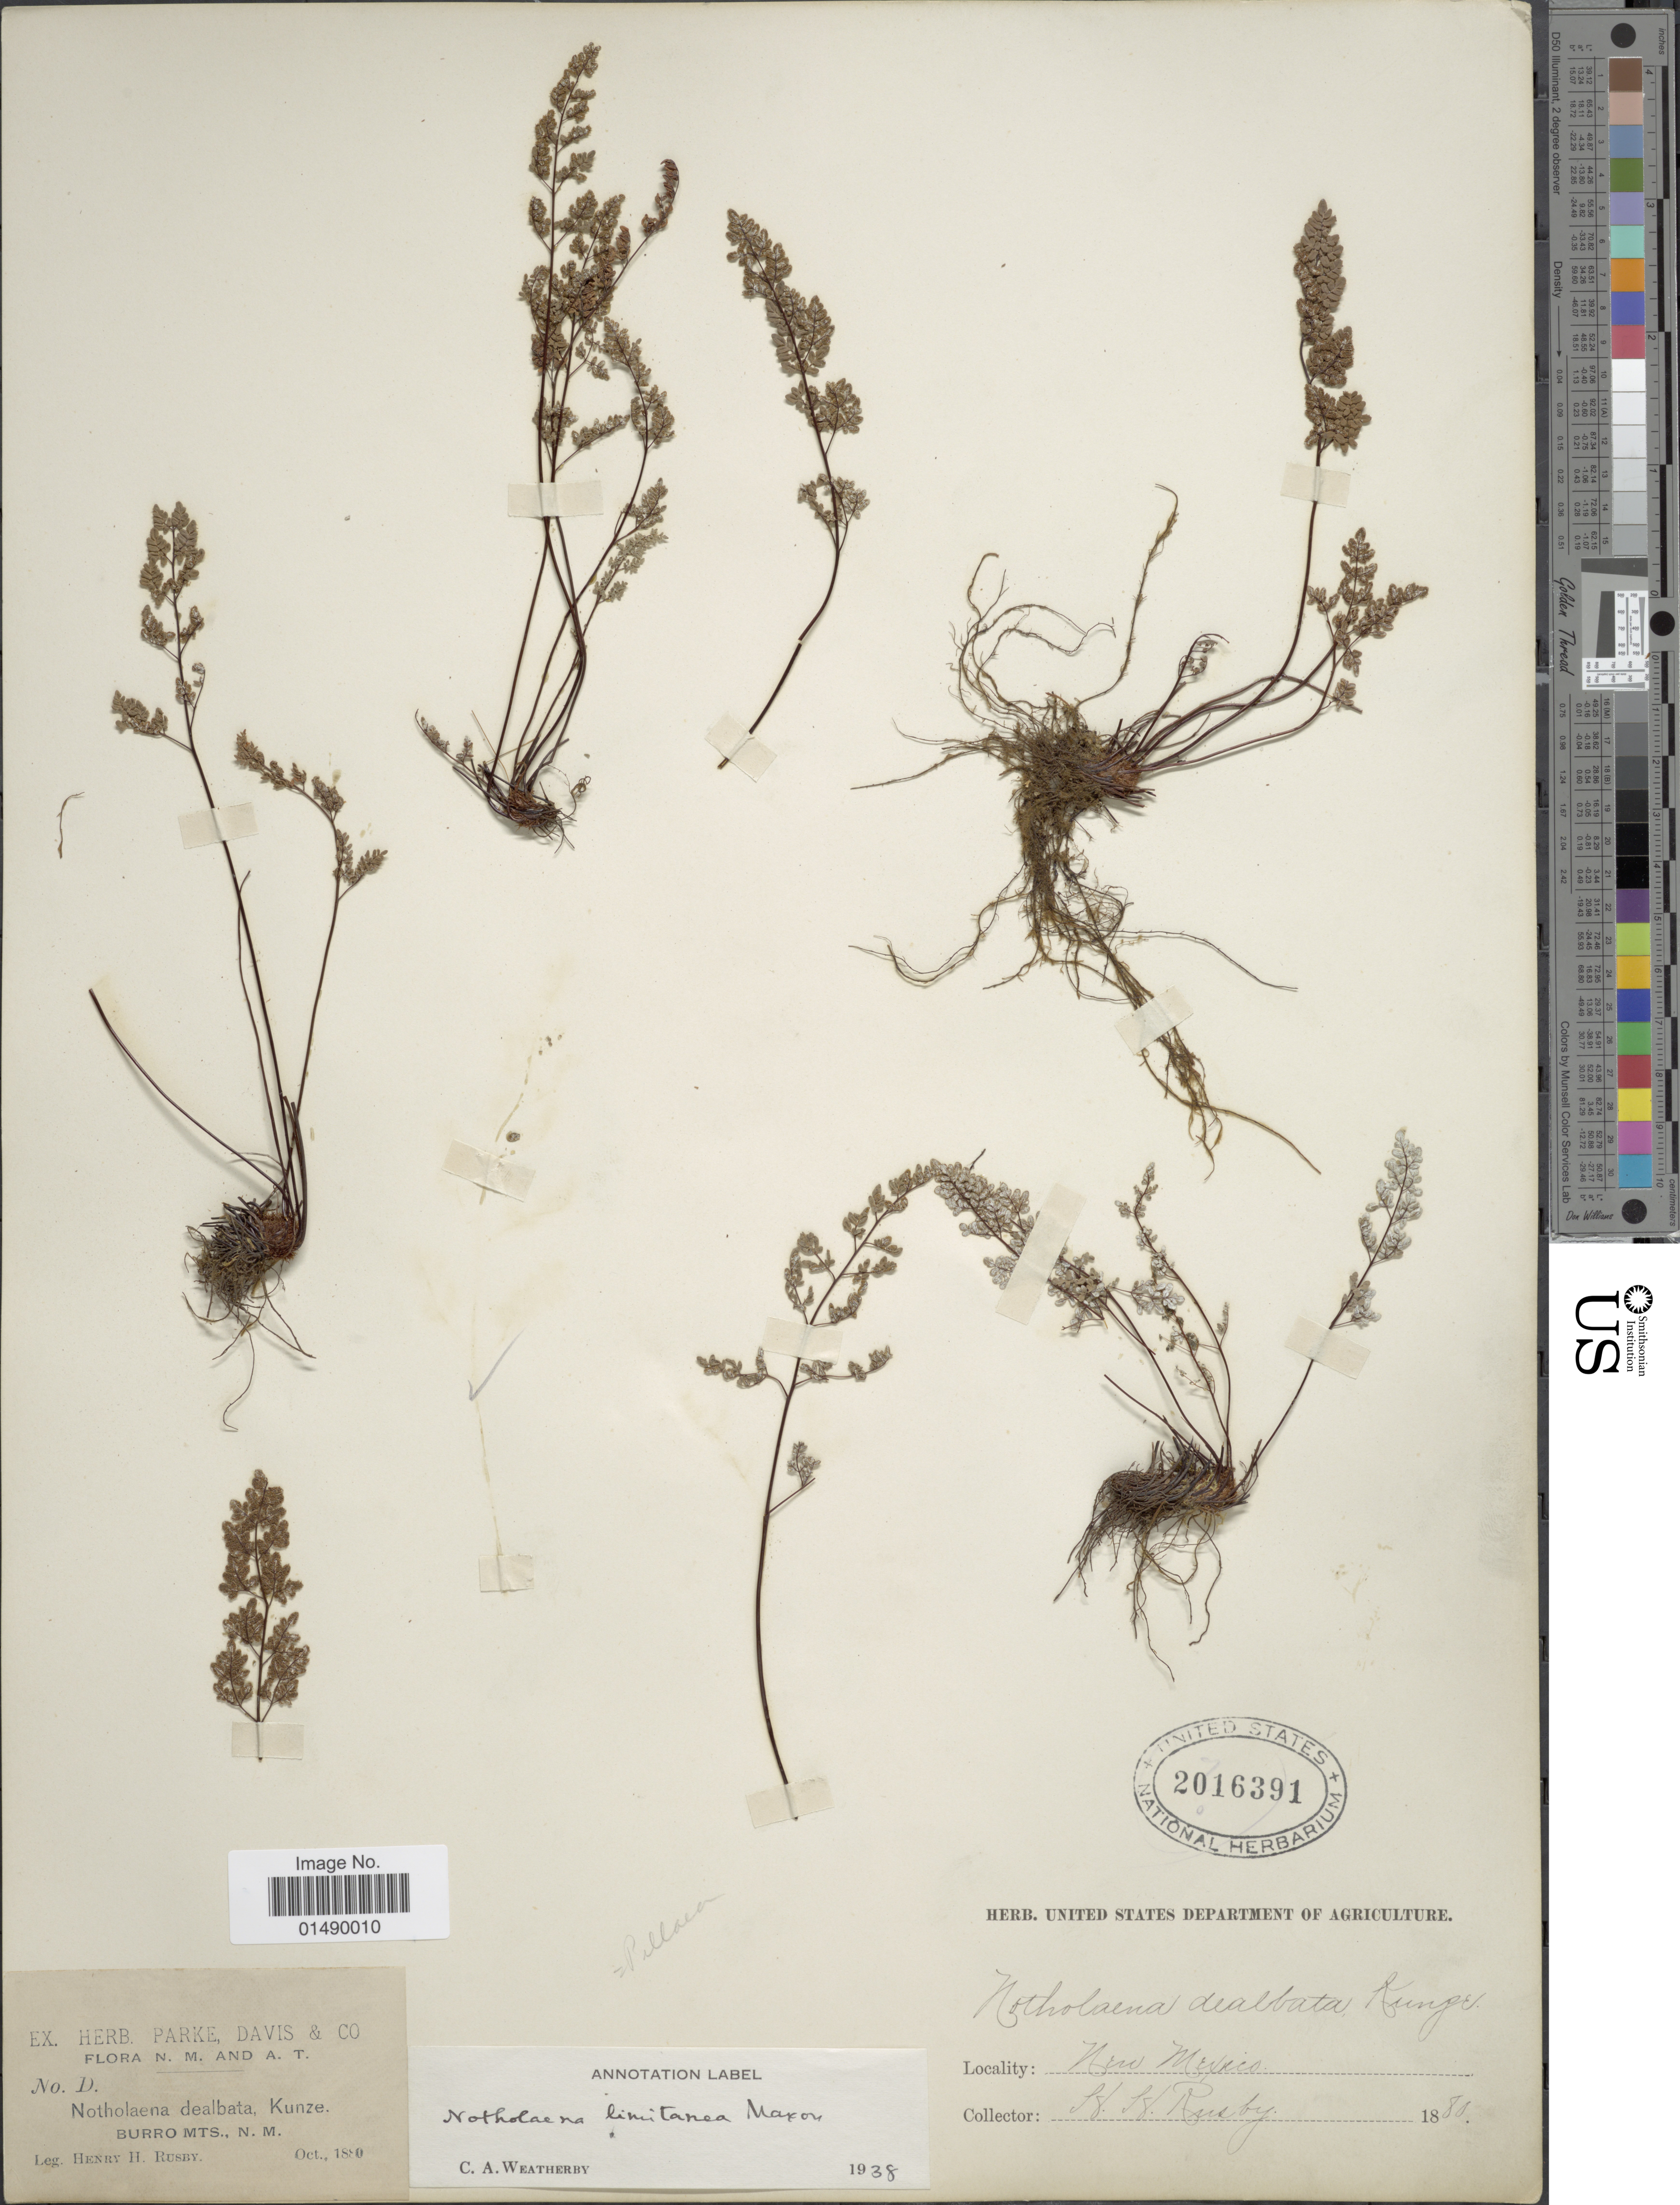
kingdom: Plantae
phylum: Tracheophyta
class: Polypodiopsida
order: Polypodiales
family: Pteridaceae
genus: Argyrochosma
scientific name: Argyrochosma limitanea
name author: (Maxon) Windham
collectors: H. H. Rusby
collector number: D.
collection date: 1880-10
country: United States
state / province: New Mexico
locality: Burro Mts. N. M.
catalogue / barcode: US 2016391